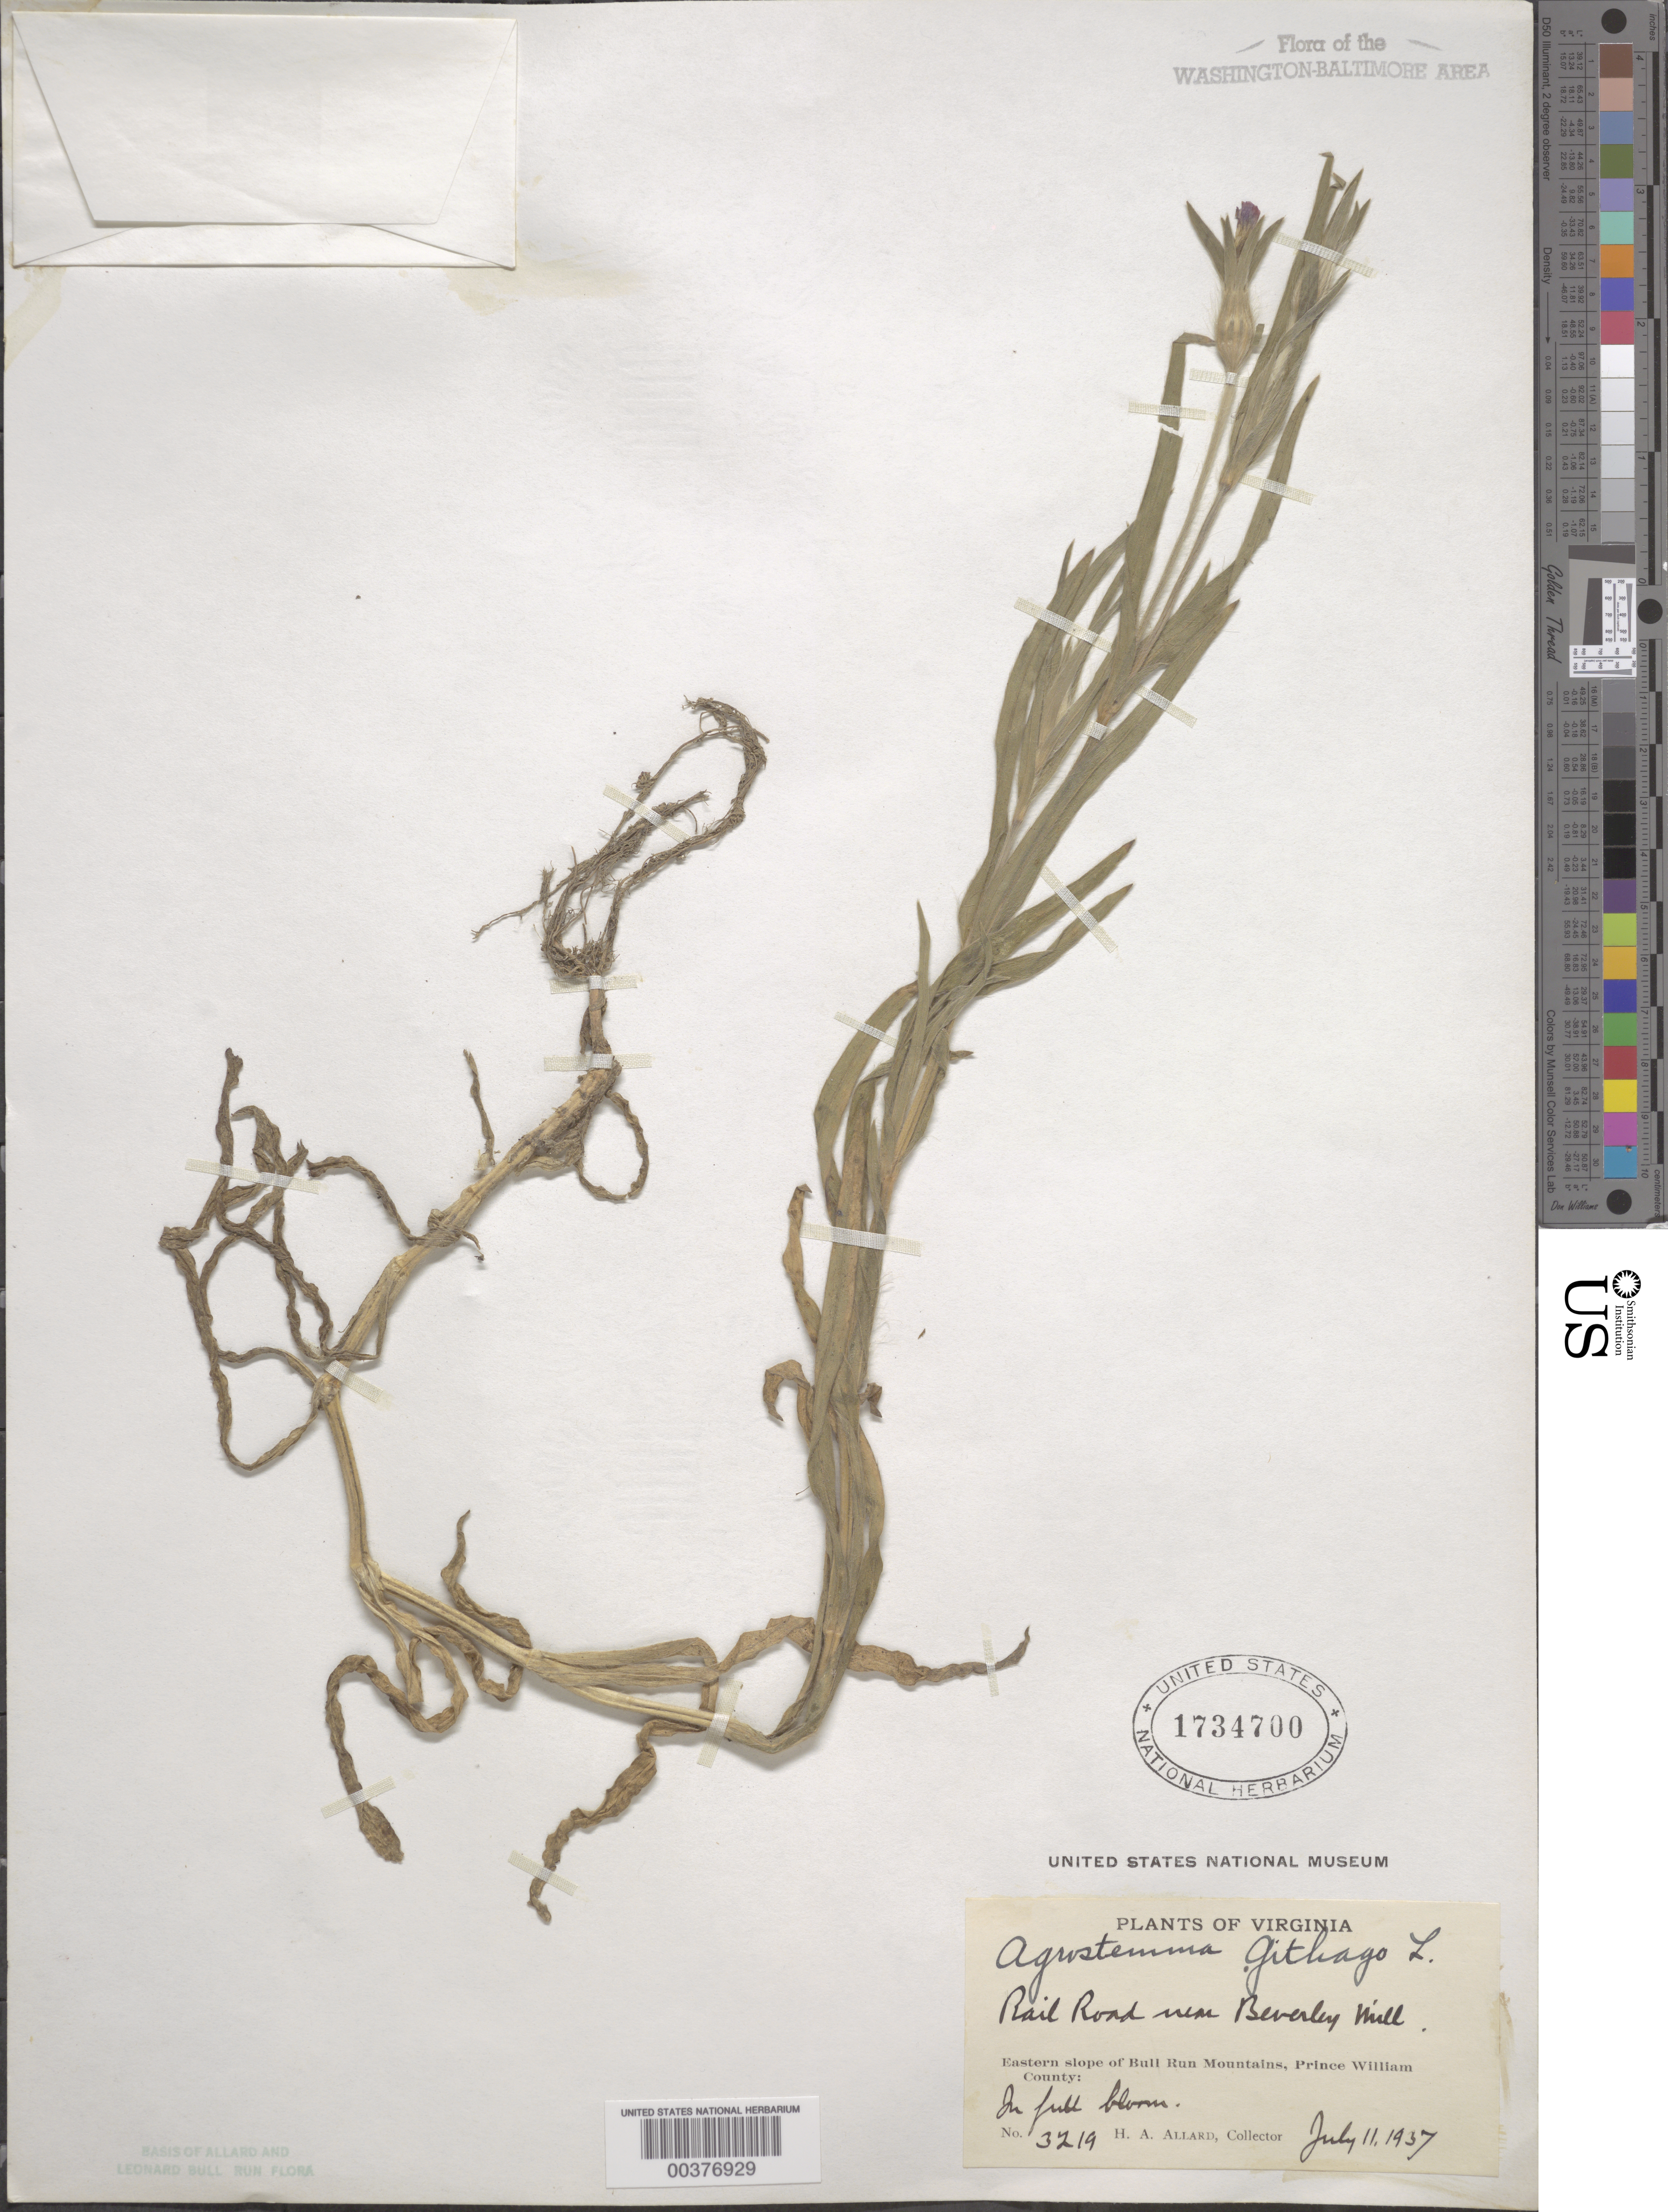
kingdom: Plantae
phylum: Tracheophyta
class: Magnoliopsida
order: Caryophyllales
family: Caryophyllaceae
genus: Agrostemma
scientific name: Agrostemma githago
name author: L.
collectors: H. A. Allard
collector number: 3219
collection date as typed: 11 Jul 1937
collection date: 1937-07-11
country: United States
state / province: Virginia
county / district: Prince William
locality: Beverley Mill vicinity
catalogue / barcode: US 1734700